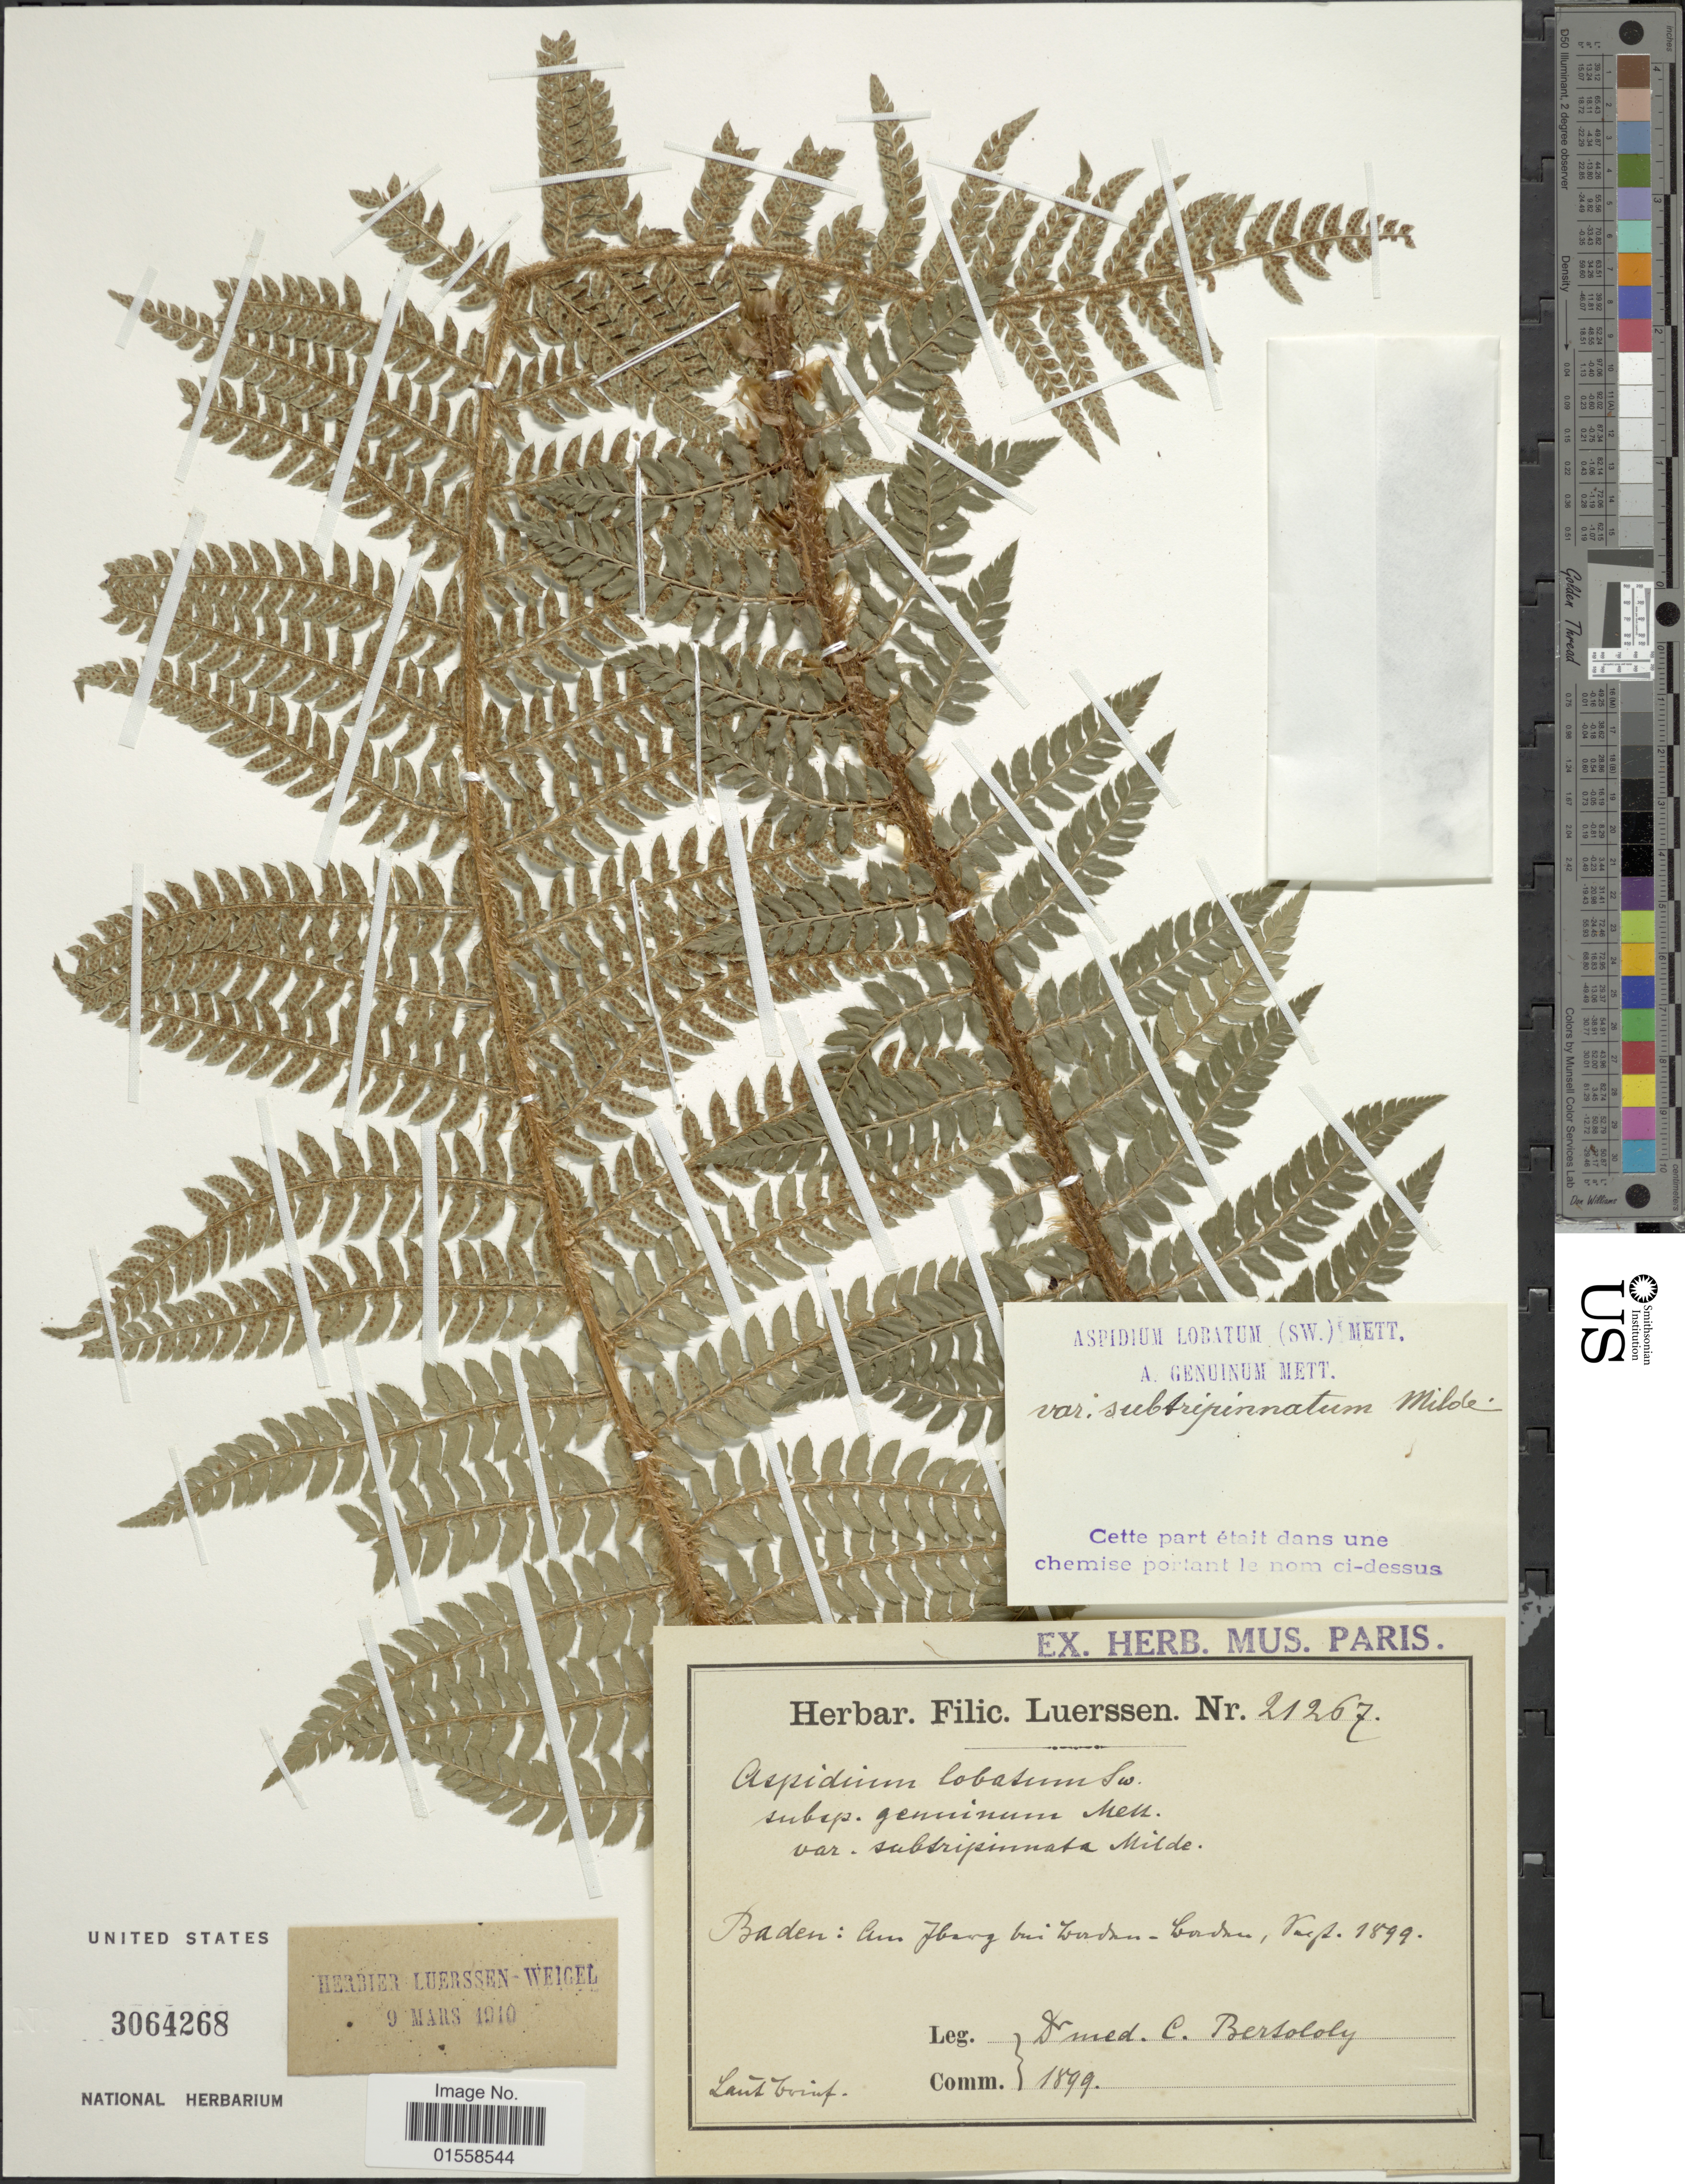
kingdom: Plantae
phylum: Tracheophyta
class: Polypodiopsida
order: Polypodiales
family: Dryopteridaceae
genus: Polystichum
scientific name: Polystichum aculeatum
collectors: C. Bersololy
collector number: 21267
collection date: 1899-03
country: Germany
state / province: Baden-Württemberg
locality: Baden: Am Ubarg bai Warden-Warden. [interpreted]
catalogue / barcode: US 3064268